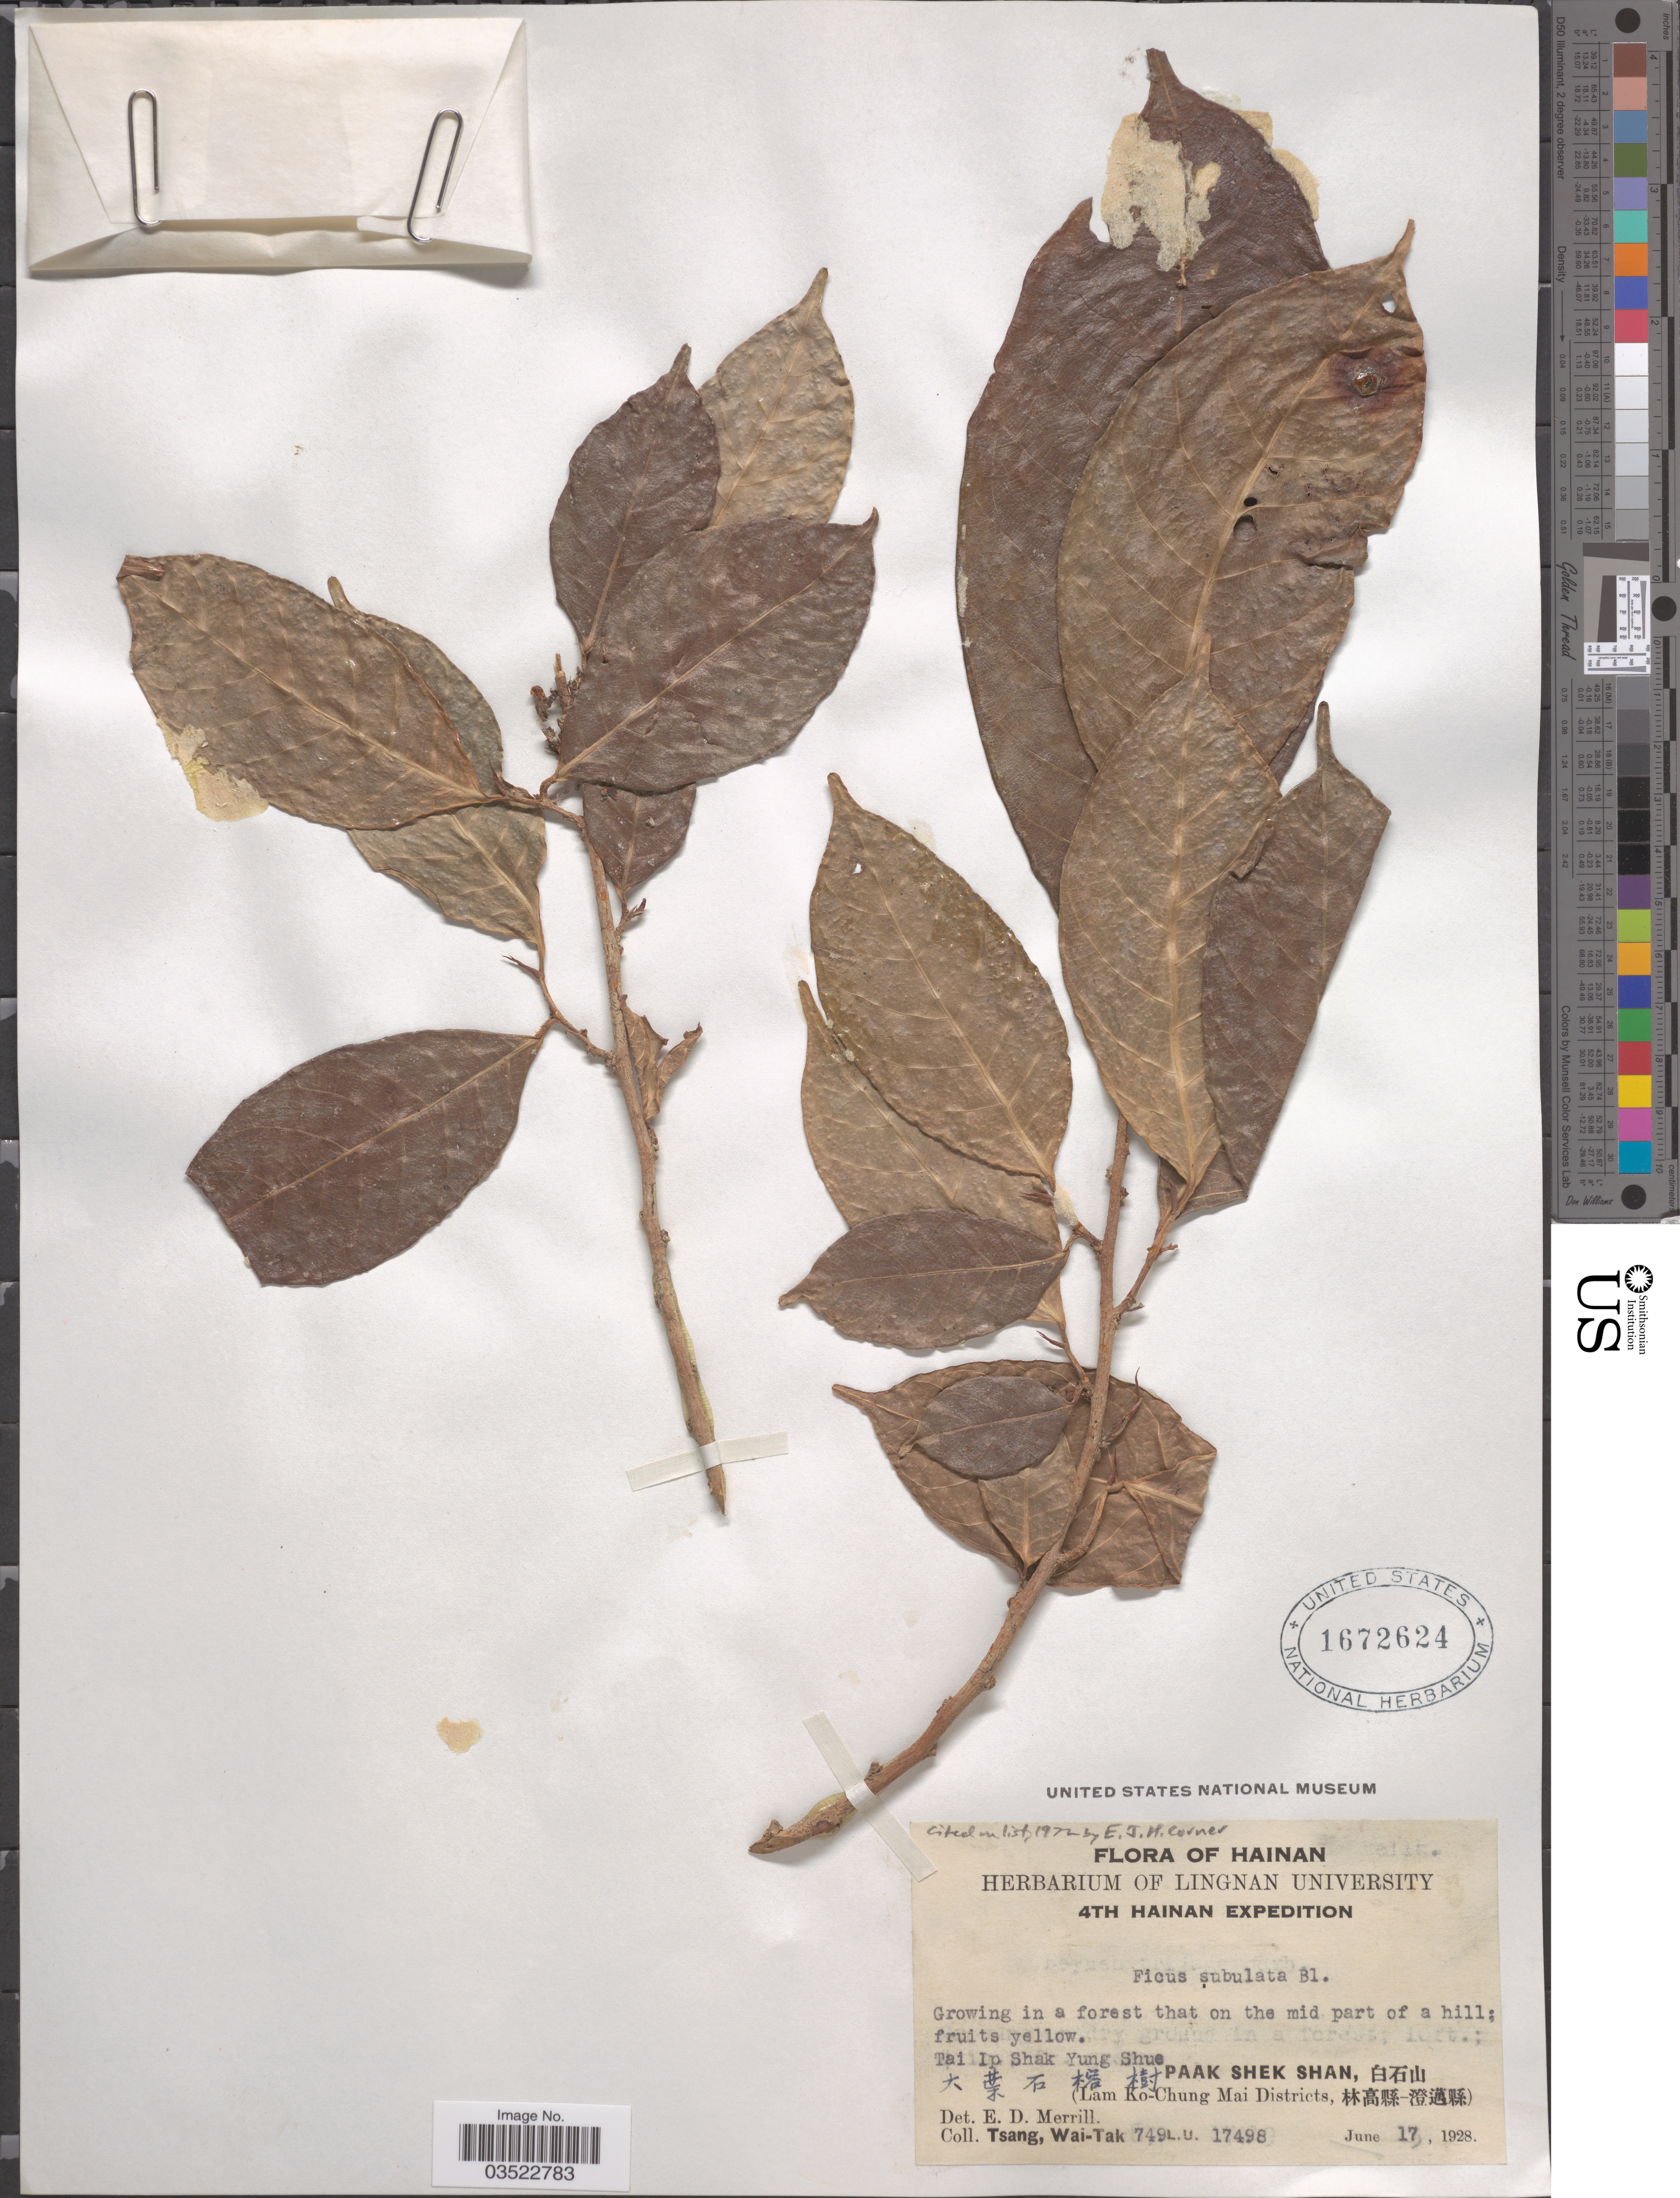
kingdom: Plantae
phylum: Tracheophyta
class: Magnoliopsida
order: Rosales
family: Moraceae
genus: Ficus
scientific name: Ficus subulata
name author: Blume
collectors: W. T. Tsang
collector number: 749 L.U. 17498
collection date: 1928-06-17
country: China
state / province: Hainan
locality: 4th Hainan E[Foreign script]pedition. Tai Ip Shak Yung Shue [Foreign script] Paak Shek Shan, [Foreign script]. (Lam Ko-Chung Mai Districts, [Foreign script]).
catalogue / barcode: US 1672624